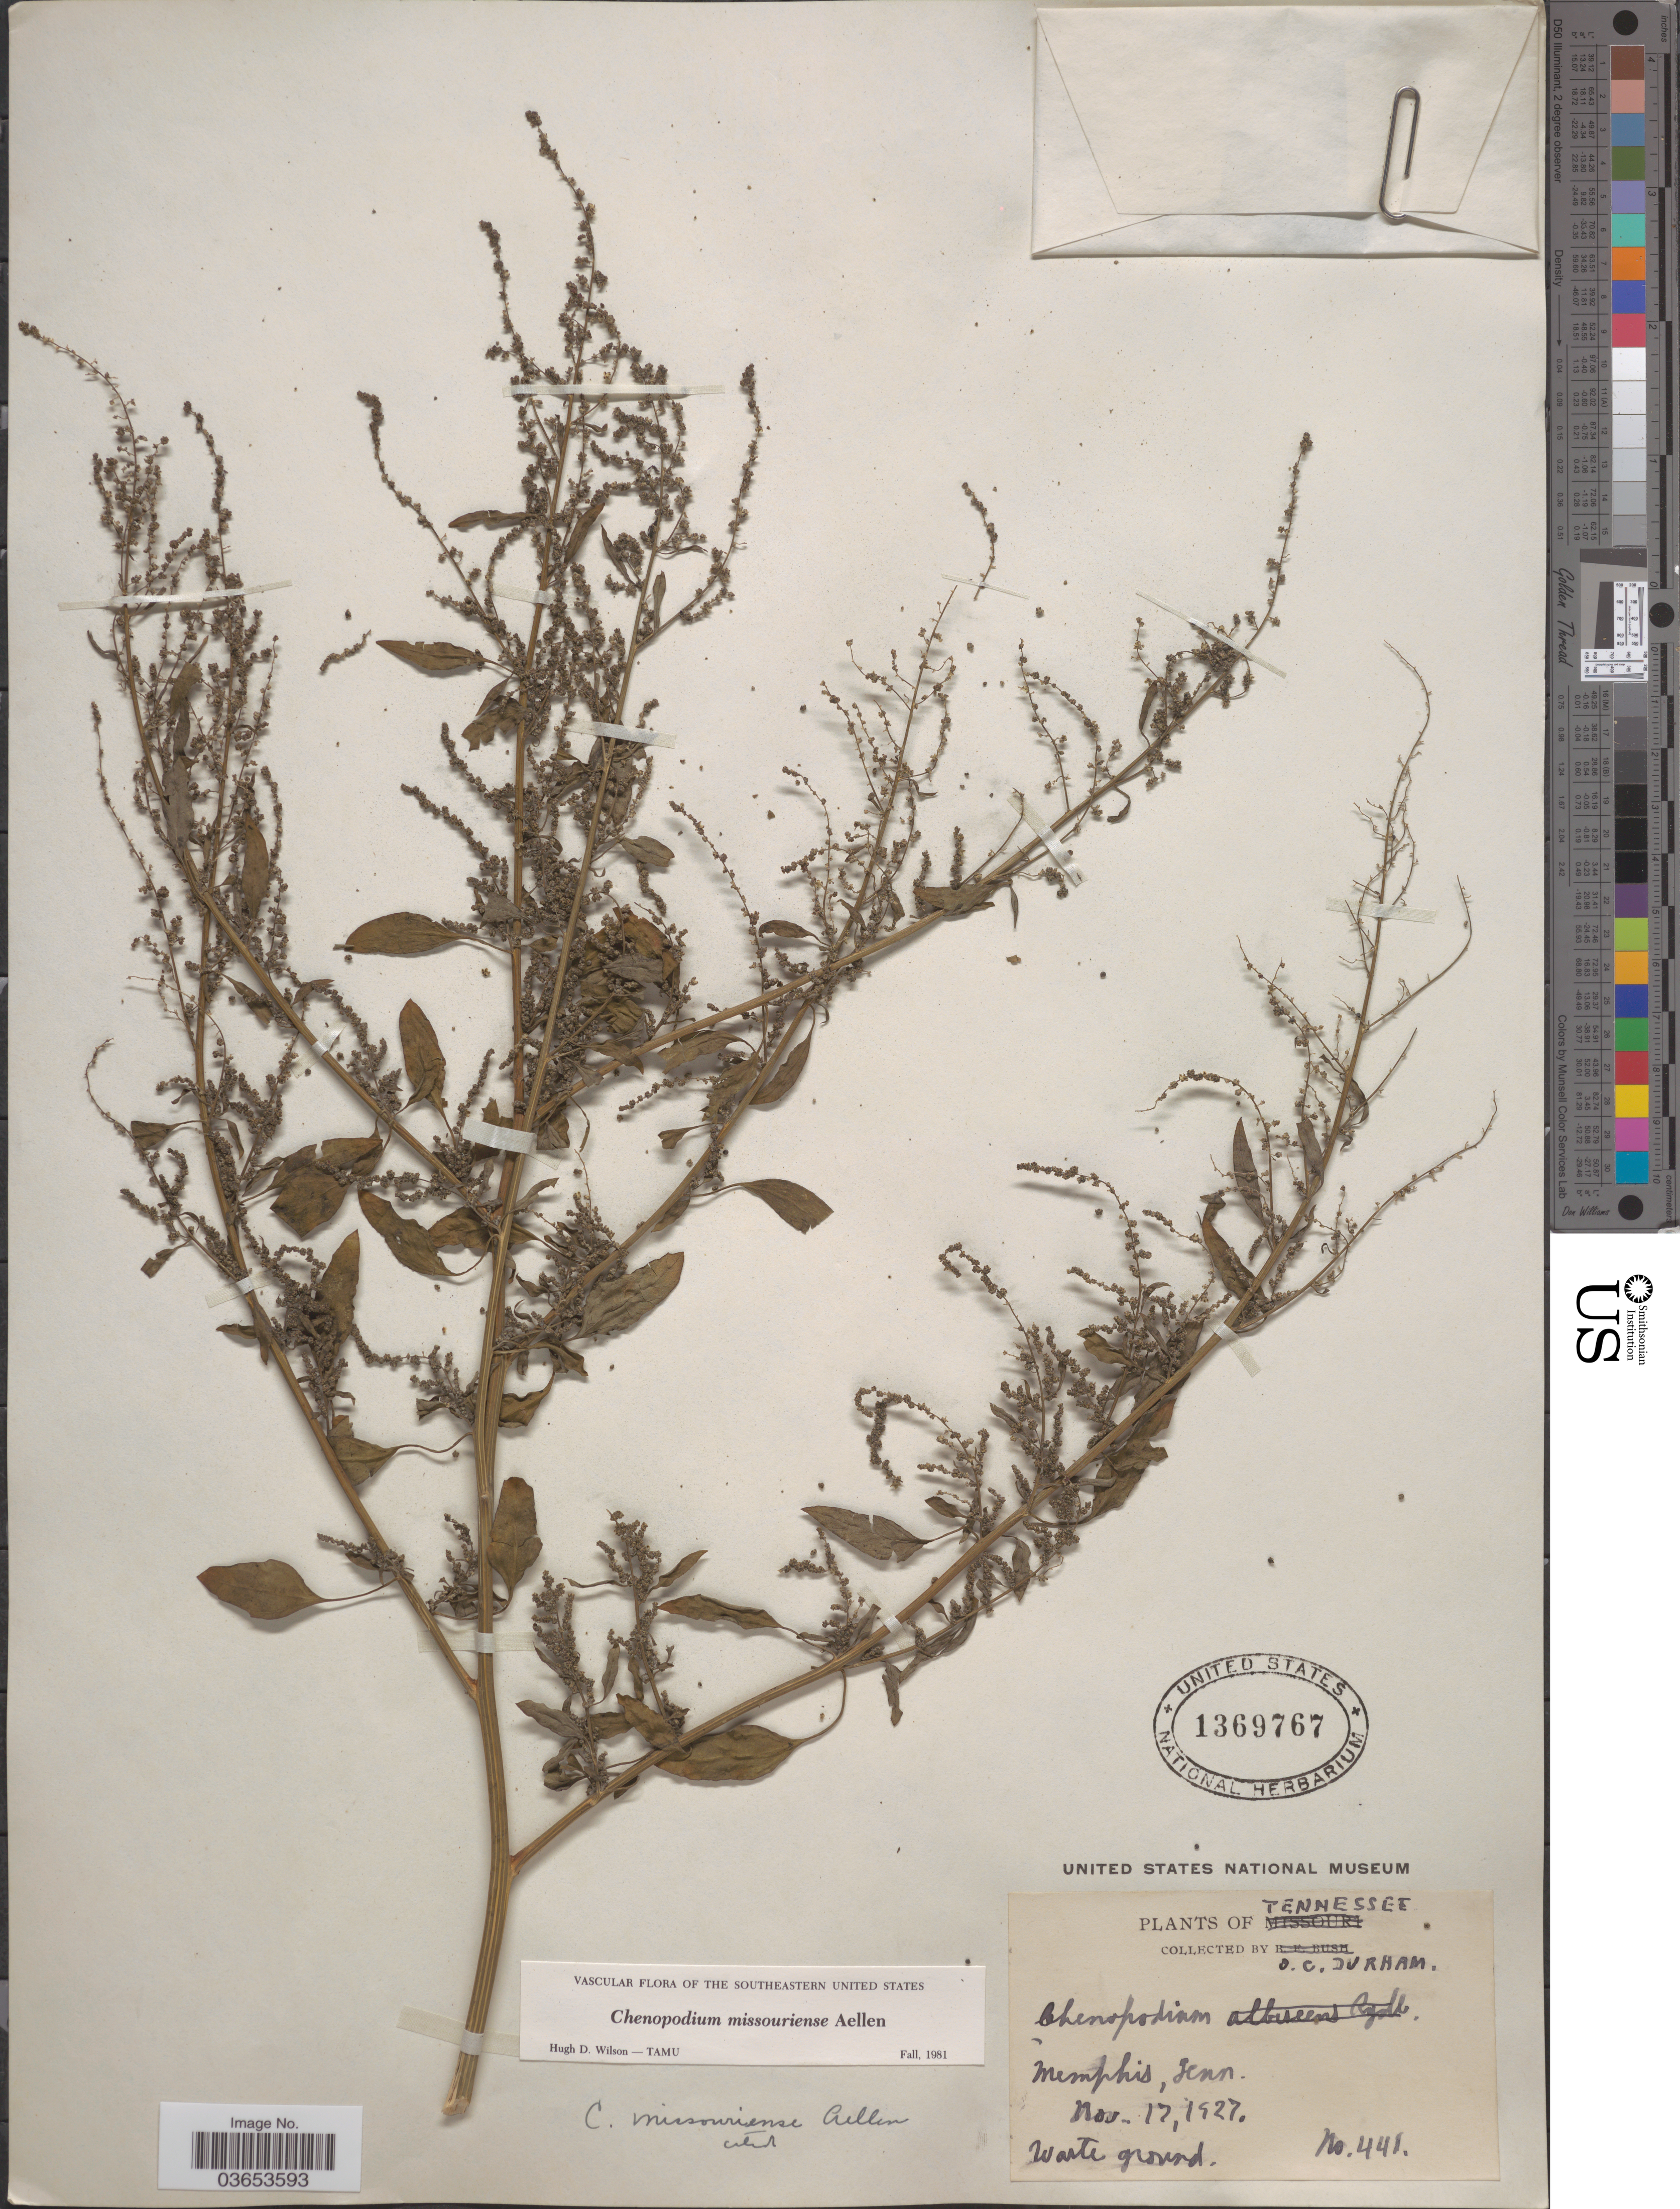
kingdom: Plantae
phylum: Tracheophyta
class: Magnoliopsida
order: Caryophyllales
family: Amaranthaceae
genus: Chenopodium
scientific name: Chenopodium missouriense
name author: Aellen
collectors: O. Durham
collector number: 441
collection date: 1927-11-17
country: United States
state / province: Tennessee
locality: Memphis.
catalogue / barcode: US 1369767